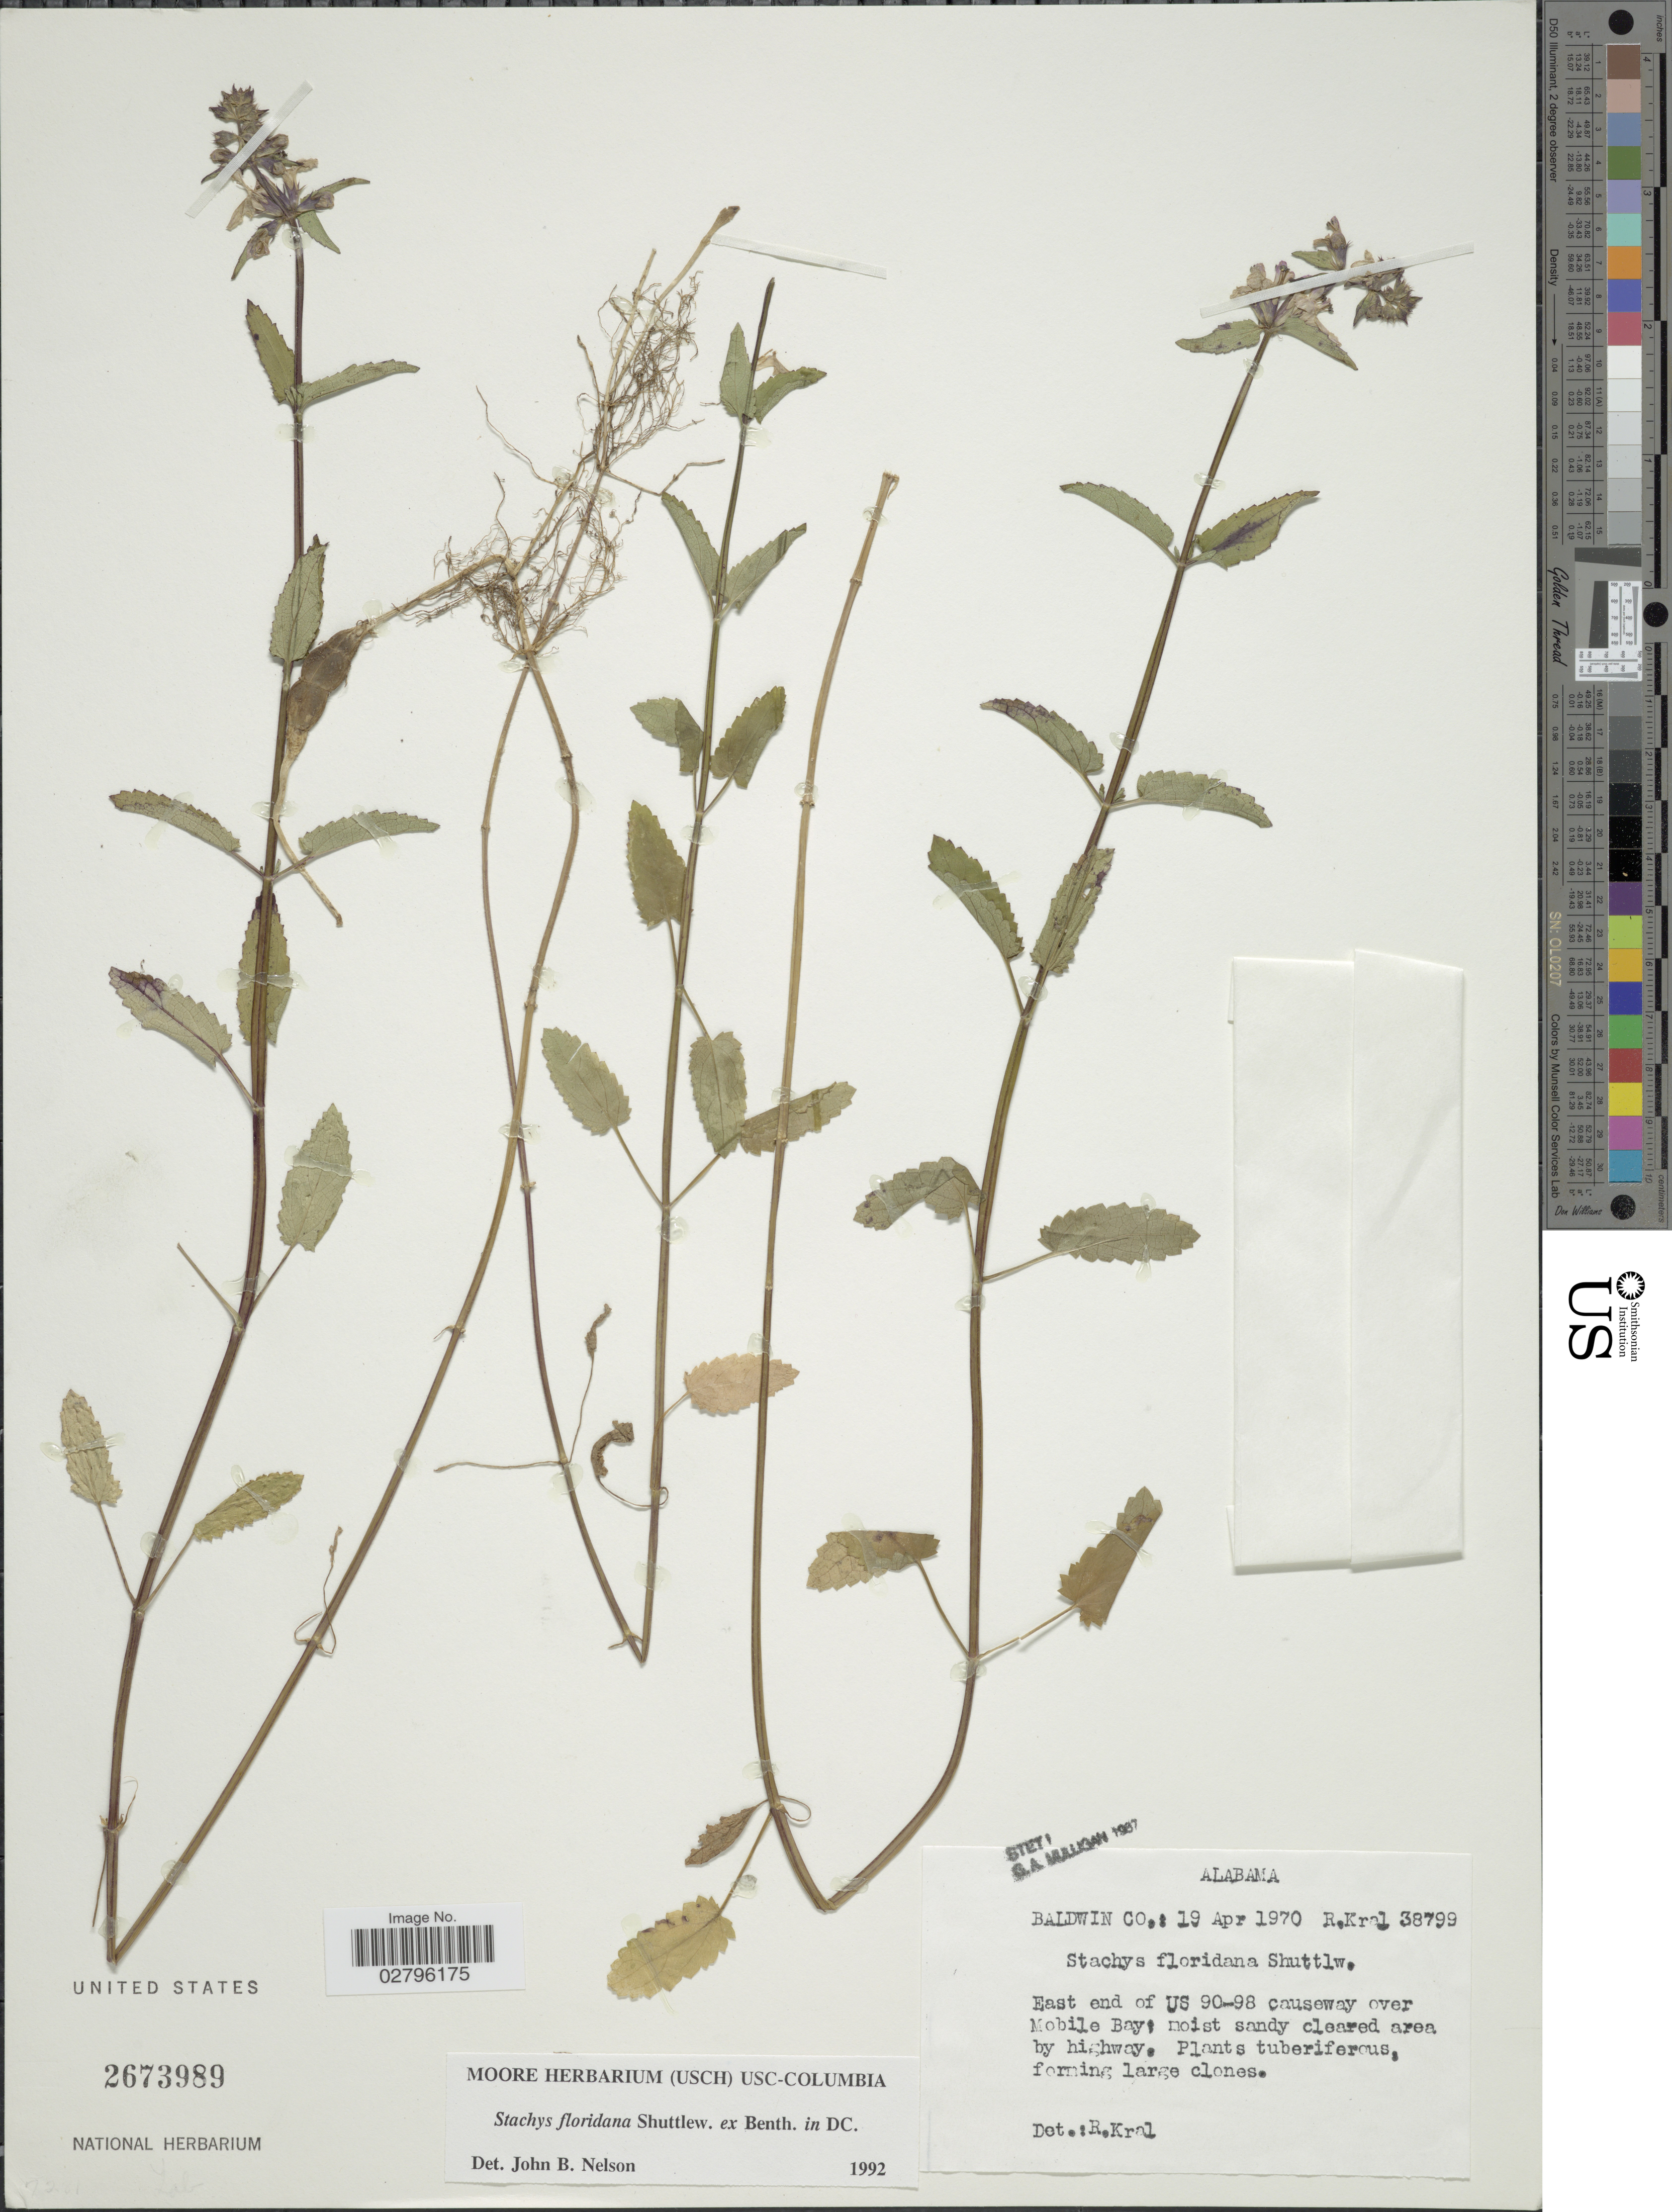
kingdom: Plantae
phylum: Tracheophyta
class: Magnoliopsida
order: Lamiales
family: Lamiaceae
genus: Stachys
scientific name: Stachys floridana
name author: Shuttlew. ex Benth.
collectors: R. Kral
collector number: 38799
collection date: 1970-04-19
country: United States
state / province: Alabama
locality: Baldwin Co. East end of US 90-98 causeway over Mobile Bay.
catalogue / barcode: US 2673989